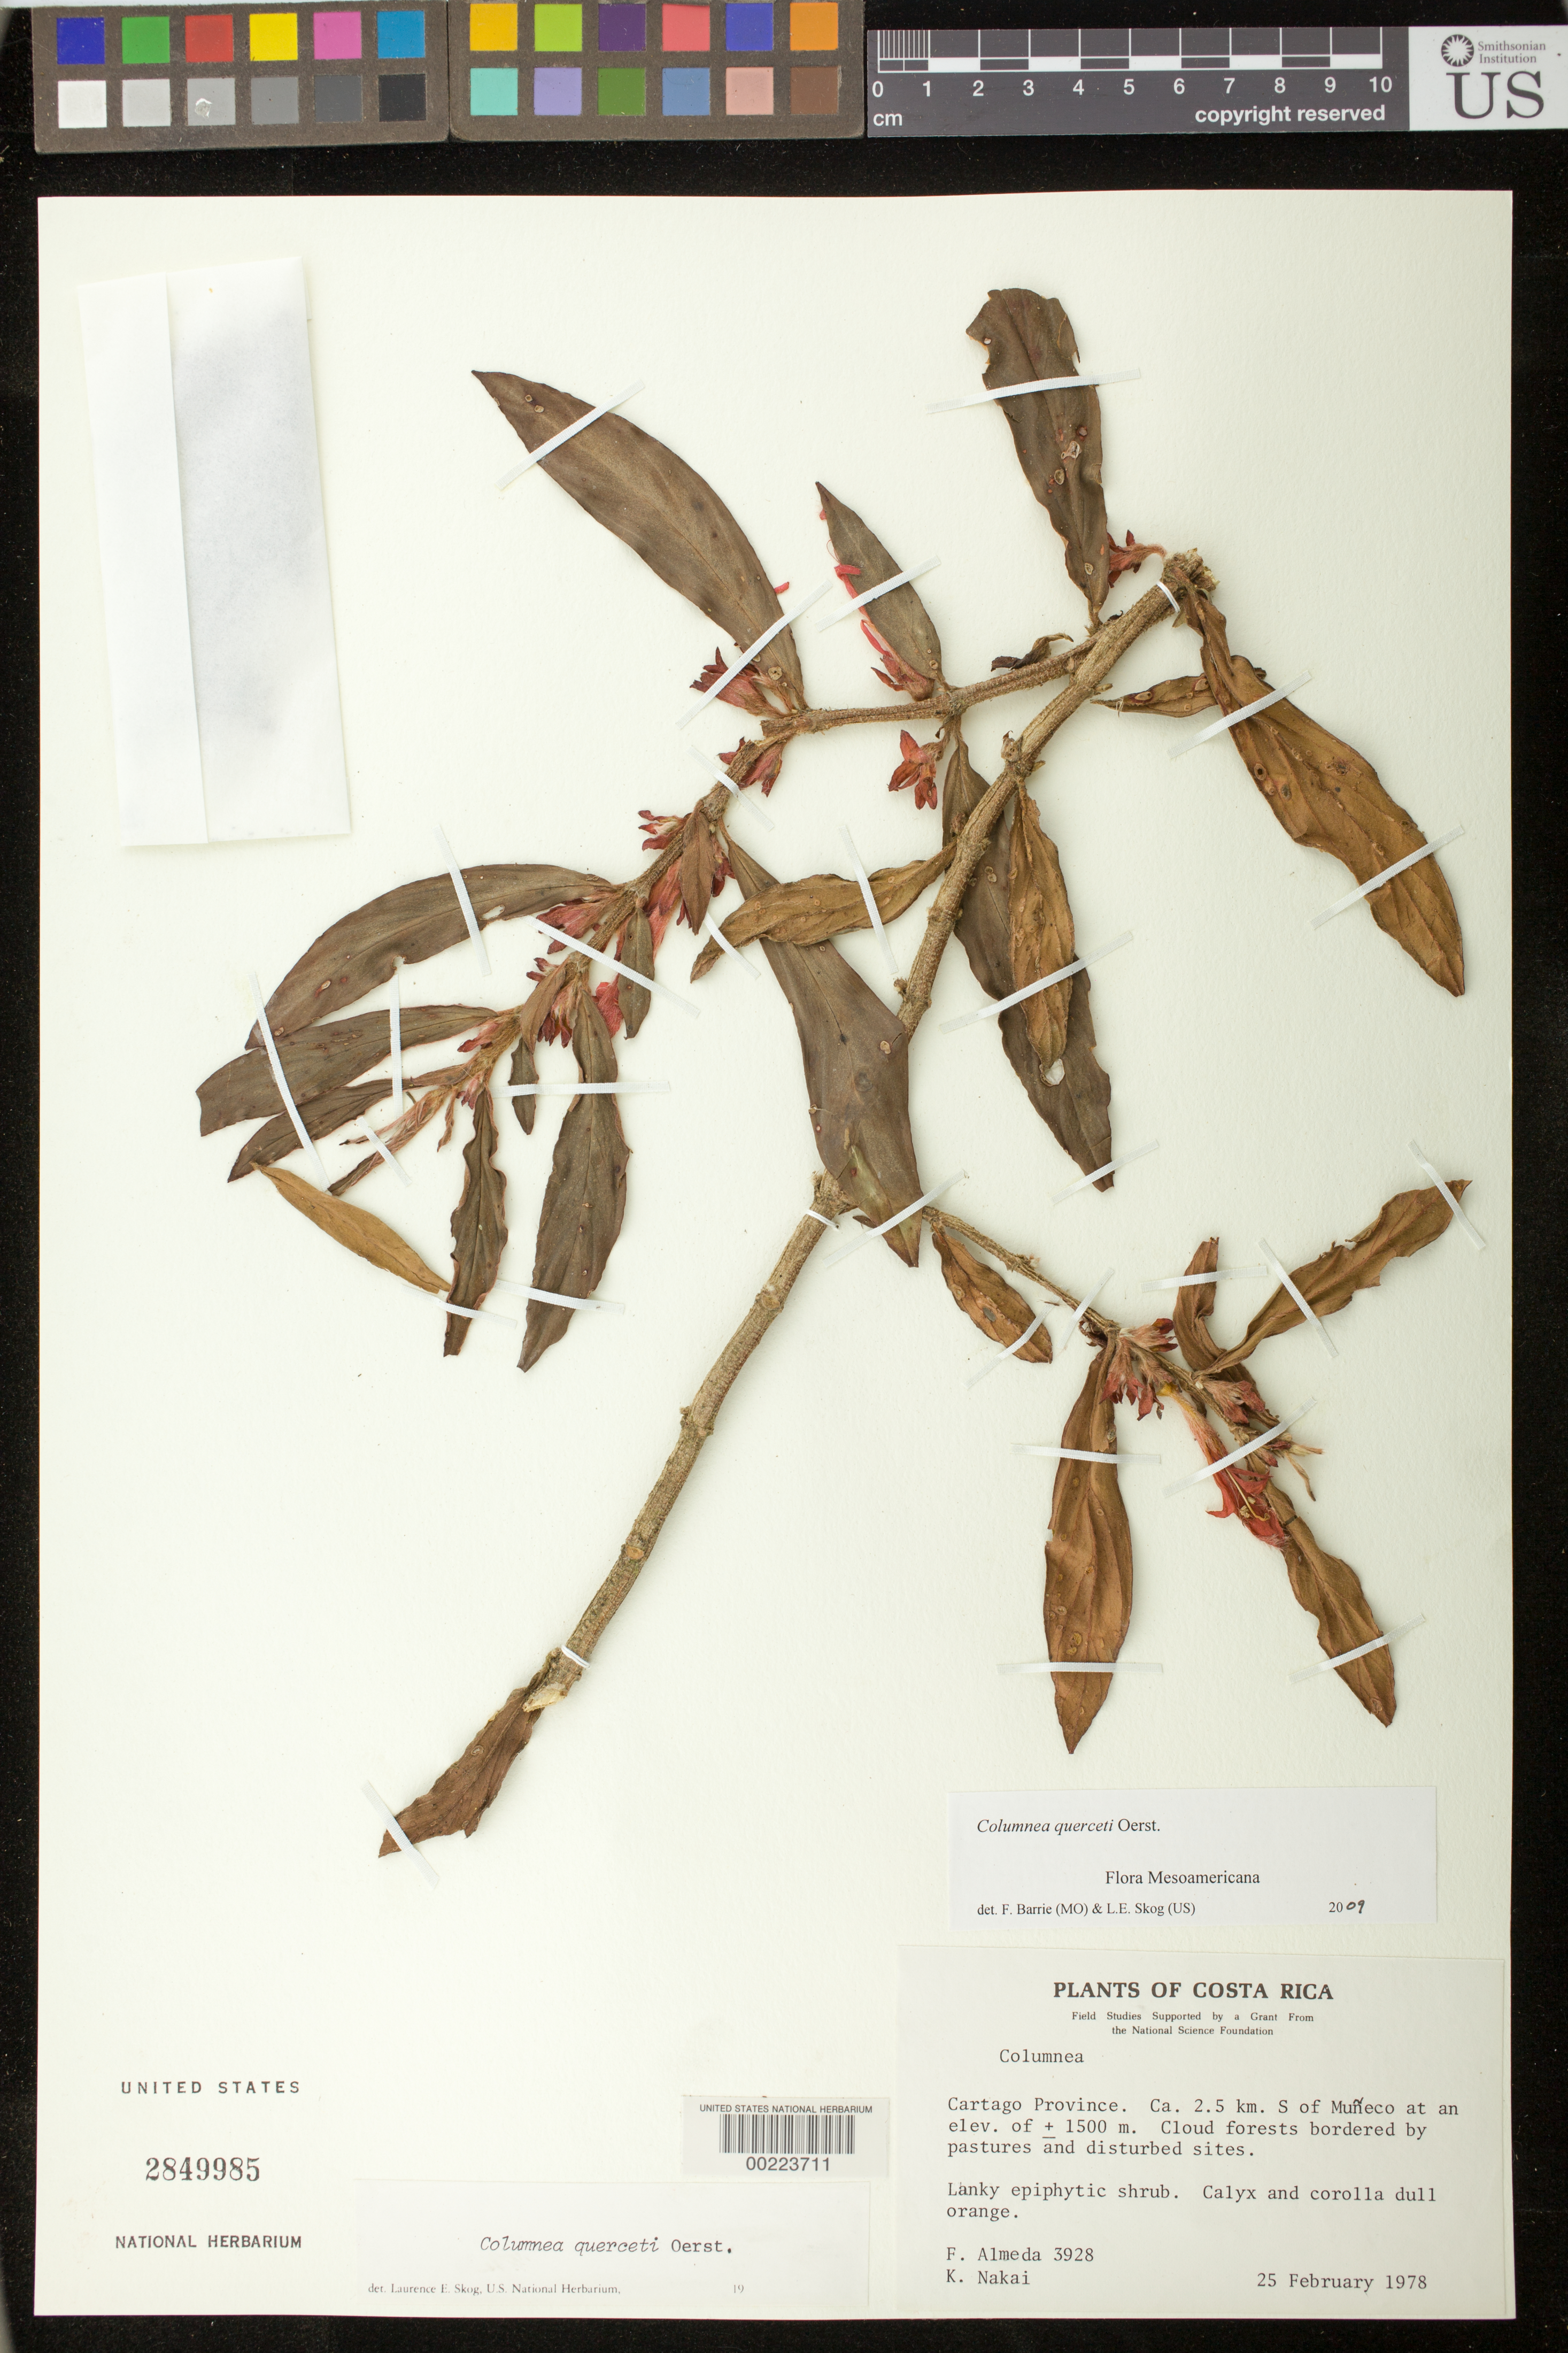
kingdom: Plantae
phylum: Tracheophyta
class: Magnoliopsida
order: Lamiales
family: Gesneriaceae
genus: Columnea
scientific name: Columnea querceti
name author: Oerst.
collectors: F. Almeda & K. M. Nakai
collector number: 3928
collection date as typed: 25 Feb 1978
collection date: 1978-02-25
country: Costa Rica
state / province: Cartago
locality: Ca 2.5 km S of Muñeco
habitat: Cloud forests bordered by pastures and disturbed sites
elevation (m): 1700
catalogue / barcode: US 2849985